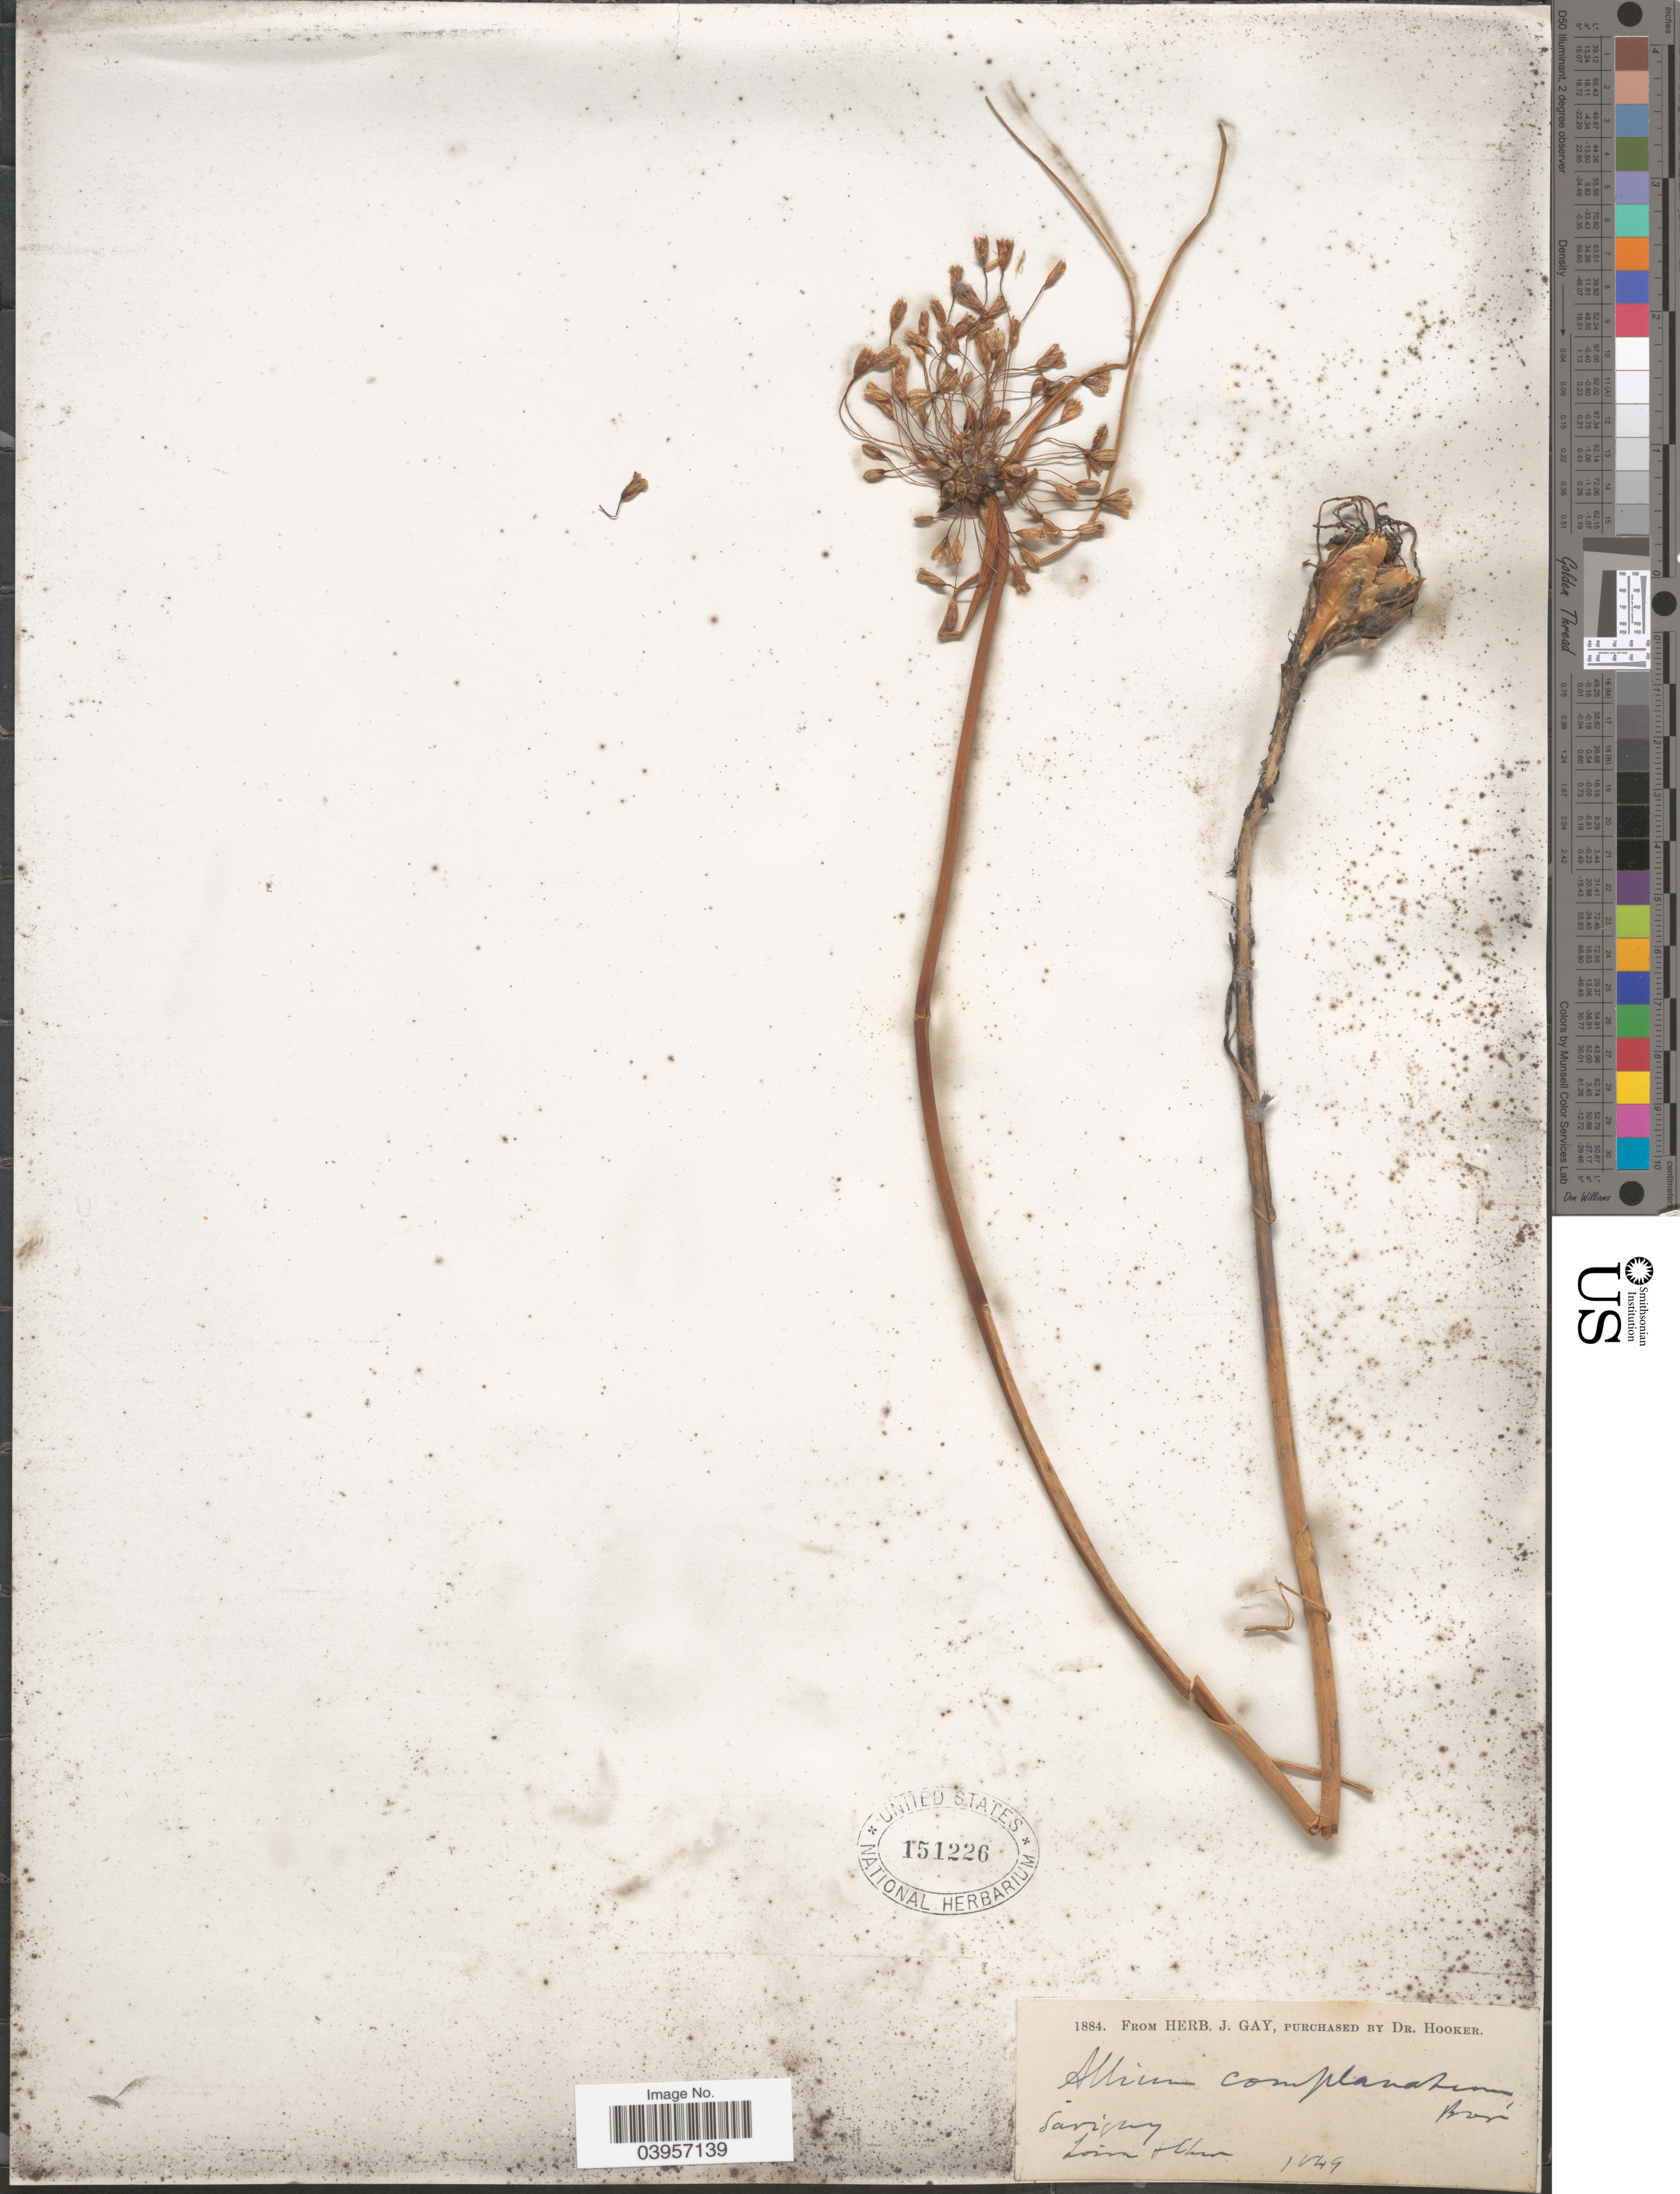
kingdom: Plantae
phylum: Tracheophyta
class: Liliopsida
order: Asparagales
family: Amaryllidaceae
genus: Allium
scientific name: Allium complanatum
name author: Boreau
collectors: Loise & Char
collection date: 1849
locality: Sarigray. [interpreted]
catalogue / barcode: US 151226